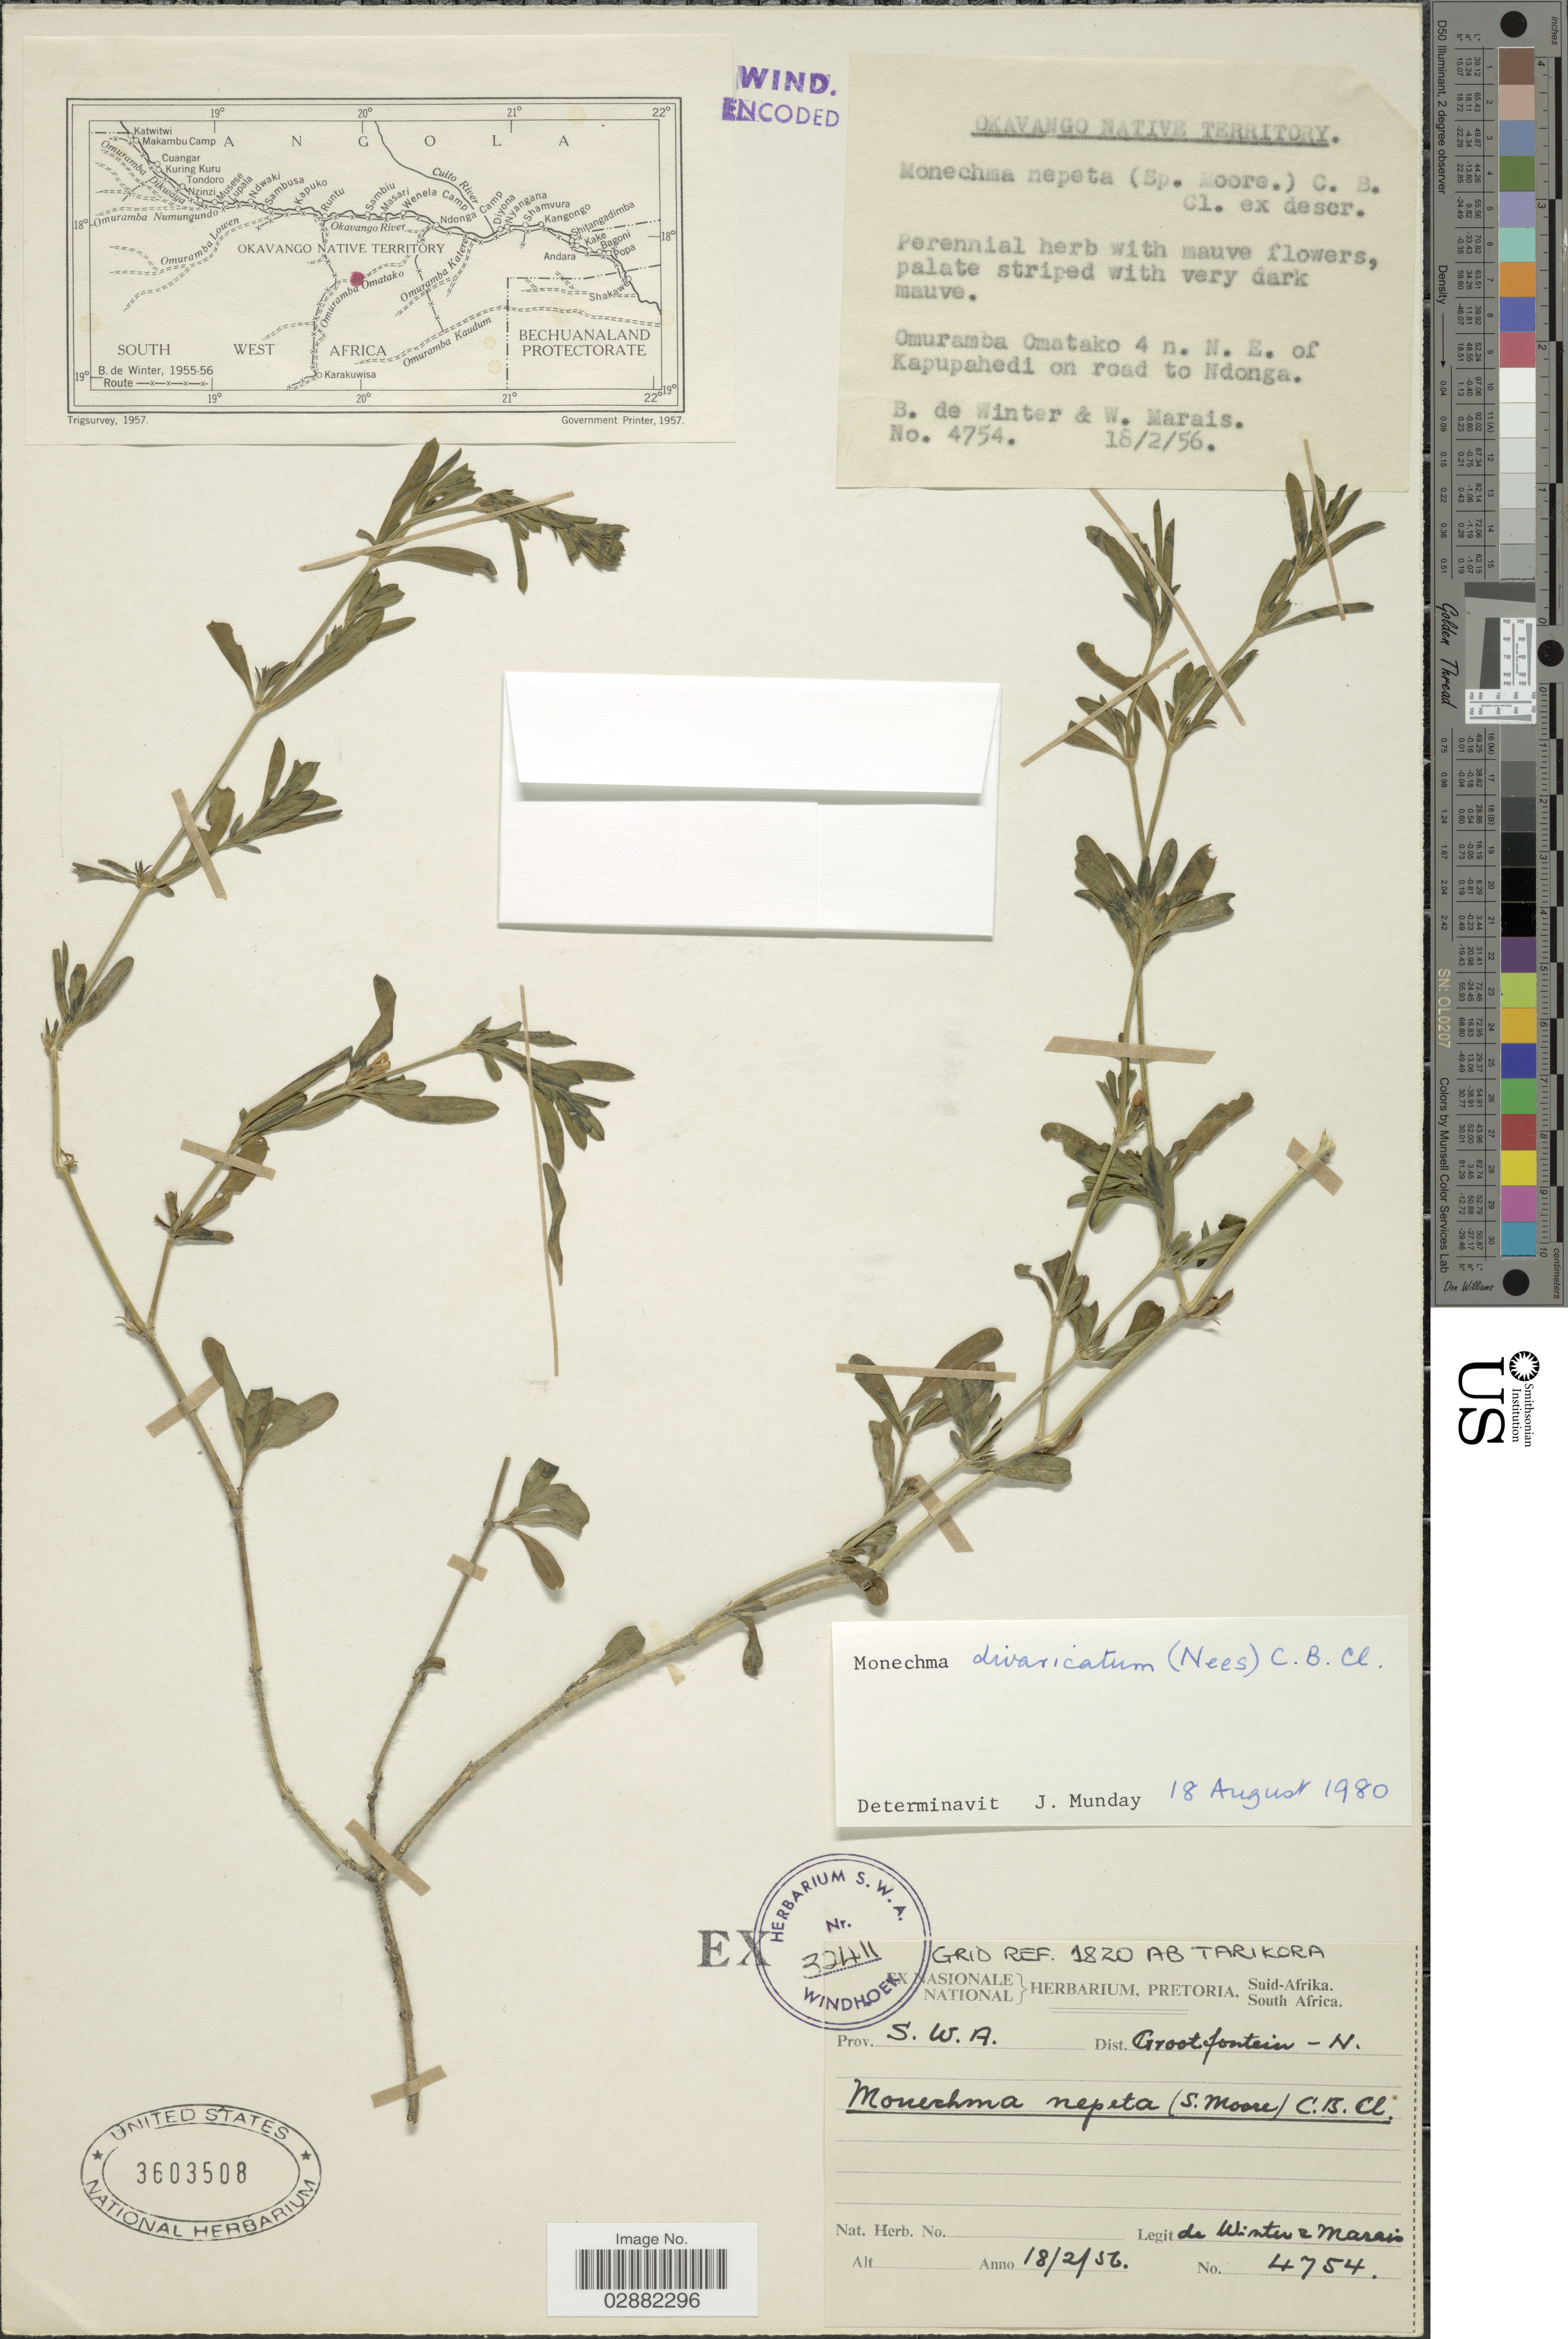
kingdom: Plantae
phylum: Tracheophyta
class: Magnoliopsida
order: Lamiales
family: Acanthaceae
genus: Justicia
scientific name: Justicia divaricata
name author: Willd. ex Nees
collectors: B. de Winter & W. Marais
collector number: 4754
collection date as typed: Transcribed d/m/y: 18/2/56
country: Namibia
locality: S. W. A. Grootfontein - N. Okavango Native Territory. Omuramba Omatako 4 n. N. E. of Kapupahedi on road to Ndonga. Grid Ref. 1820 AB Tarikora.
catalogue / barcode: US 3603508